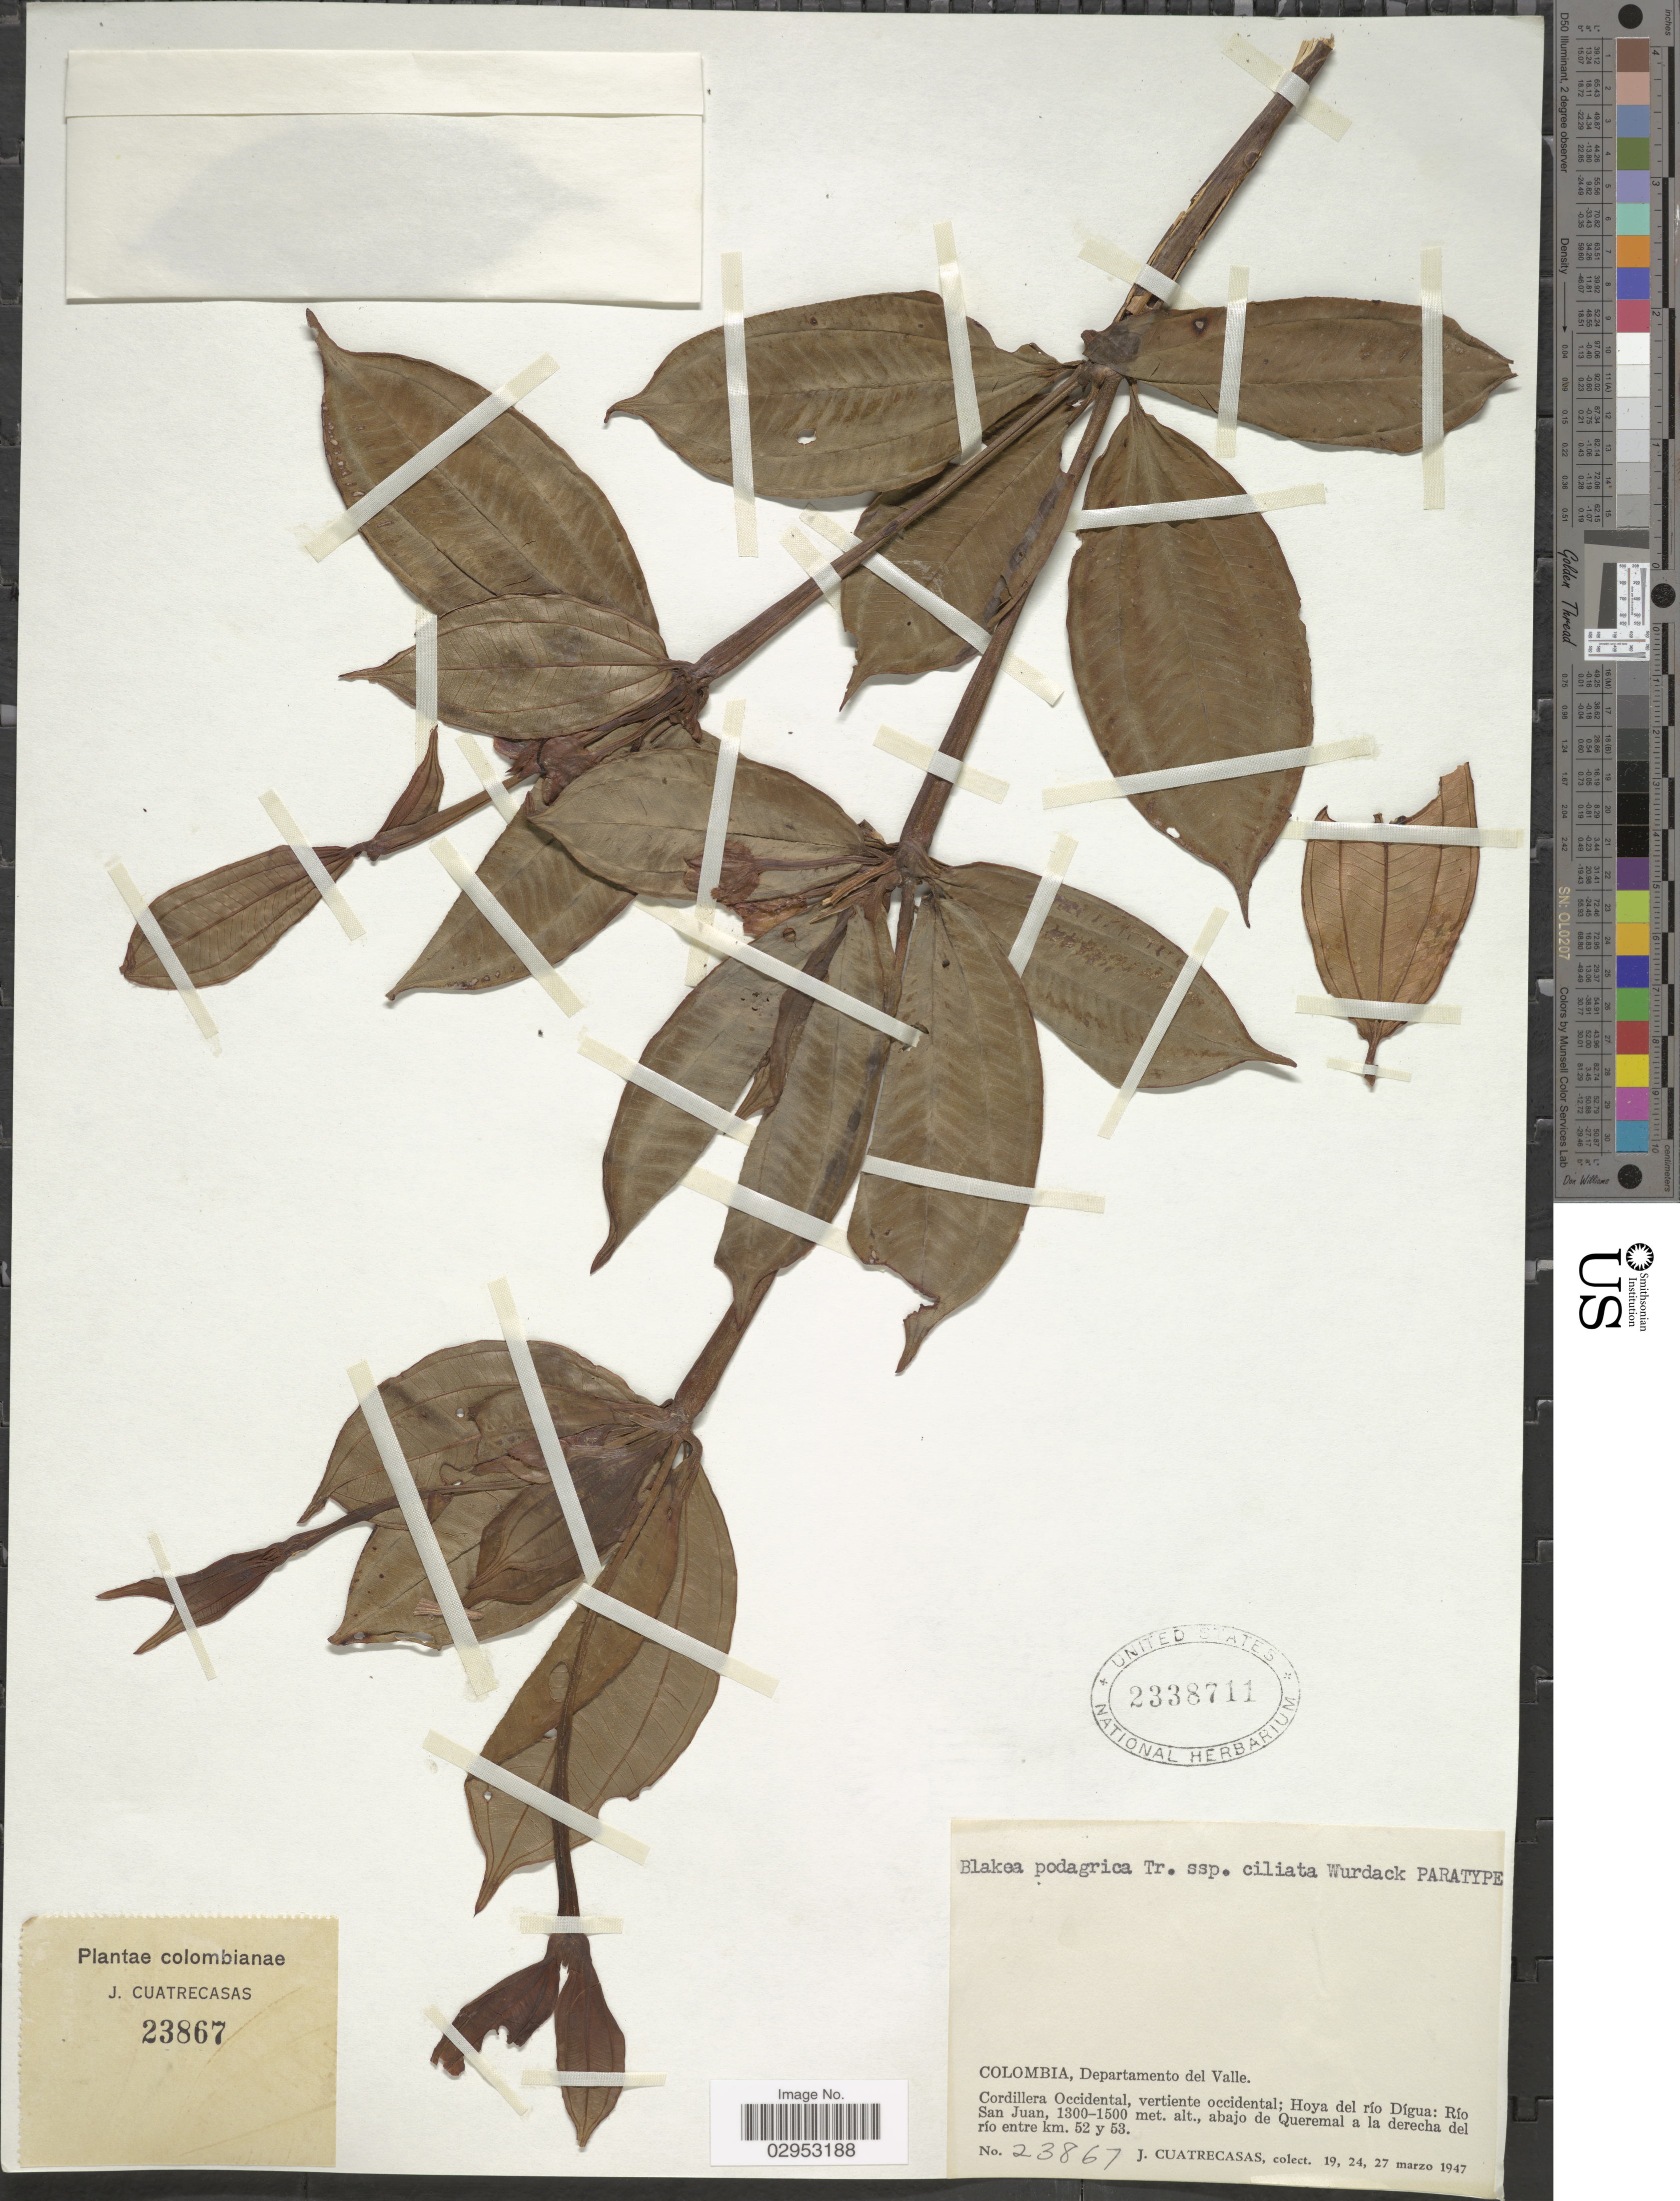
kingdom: Plantae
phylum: Tracheophyta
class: Magnoliopsida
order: Myrtales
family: Melastomataceae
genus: Blakea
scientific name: Blakea podagrica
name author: Triana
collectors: J. Cuatrecasas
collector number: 23867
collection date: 1947-03-19/1947-03-27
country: Colombia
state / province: Valle del Cauca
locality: Departamento del Valle. Cordillera Occidental, vertiente occidental; Hoya del río Dígua: Río San Juan, abajo de Queremal a la derecha del río entre km. 52 y 53.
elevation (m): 1300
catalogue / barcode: US 2338711